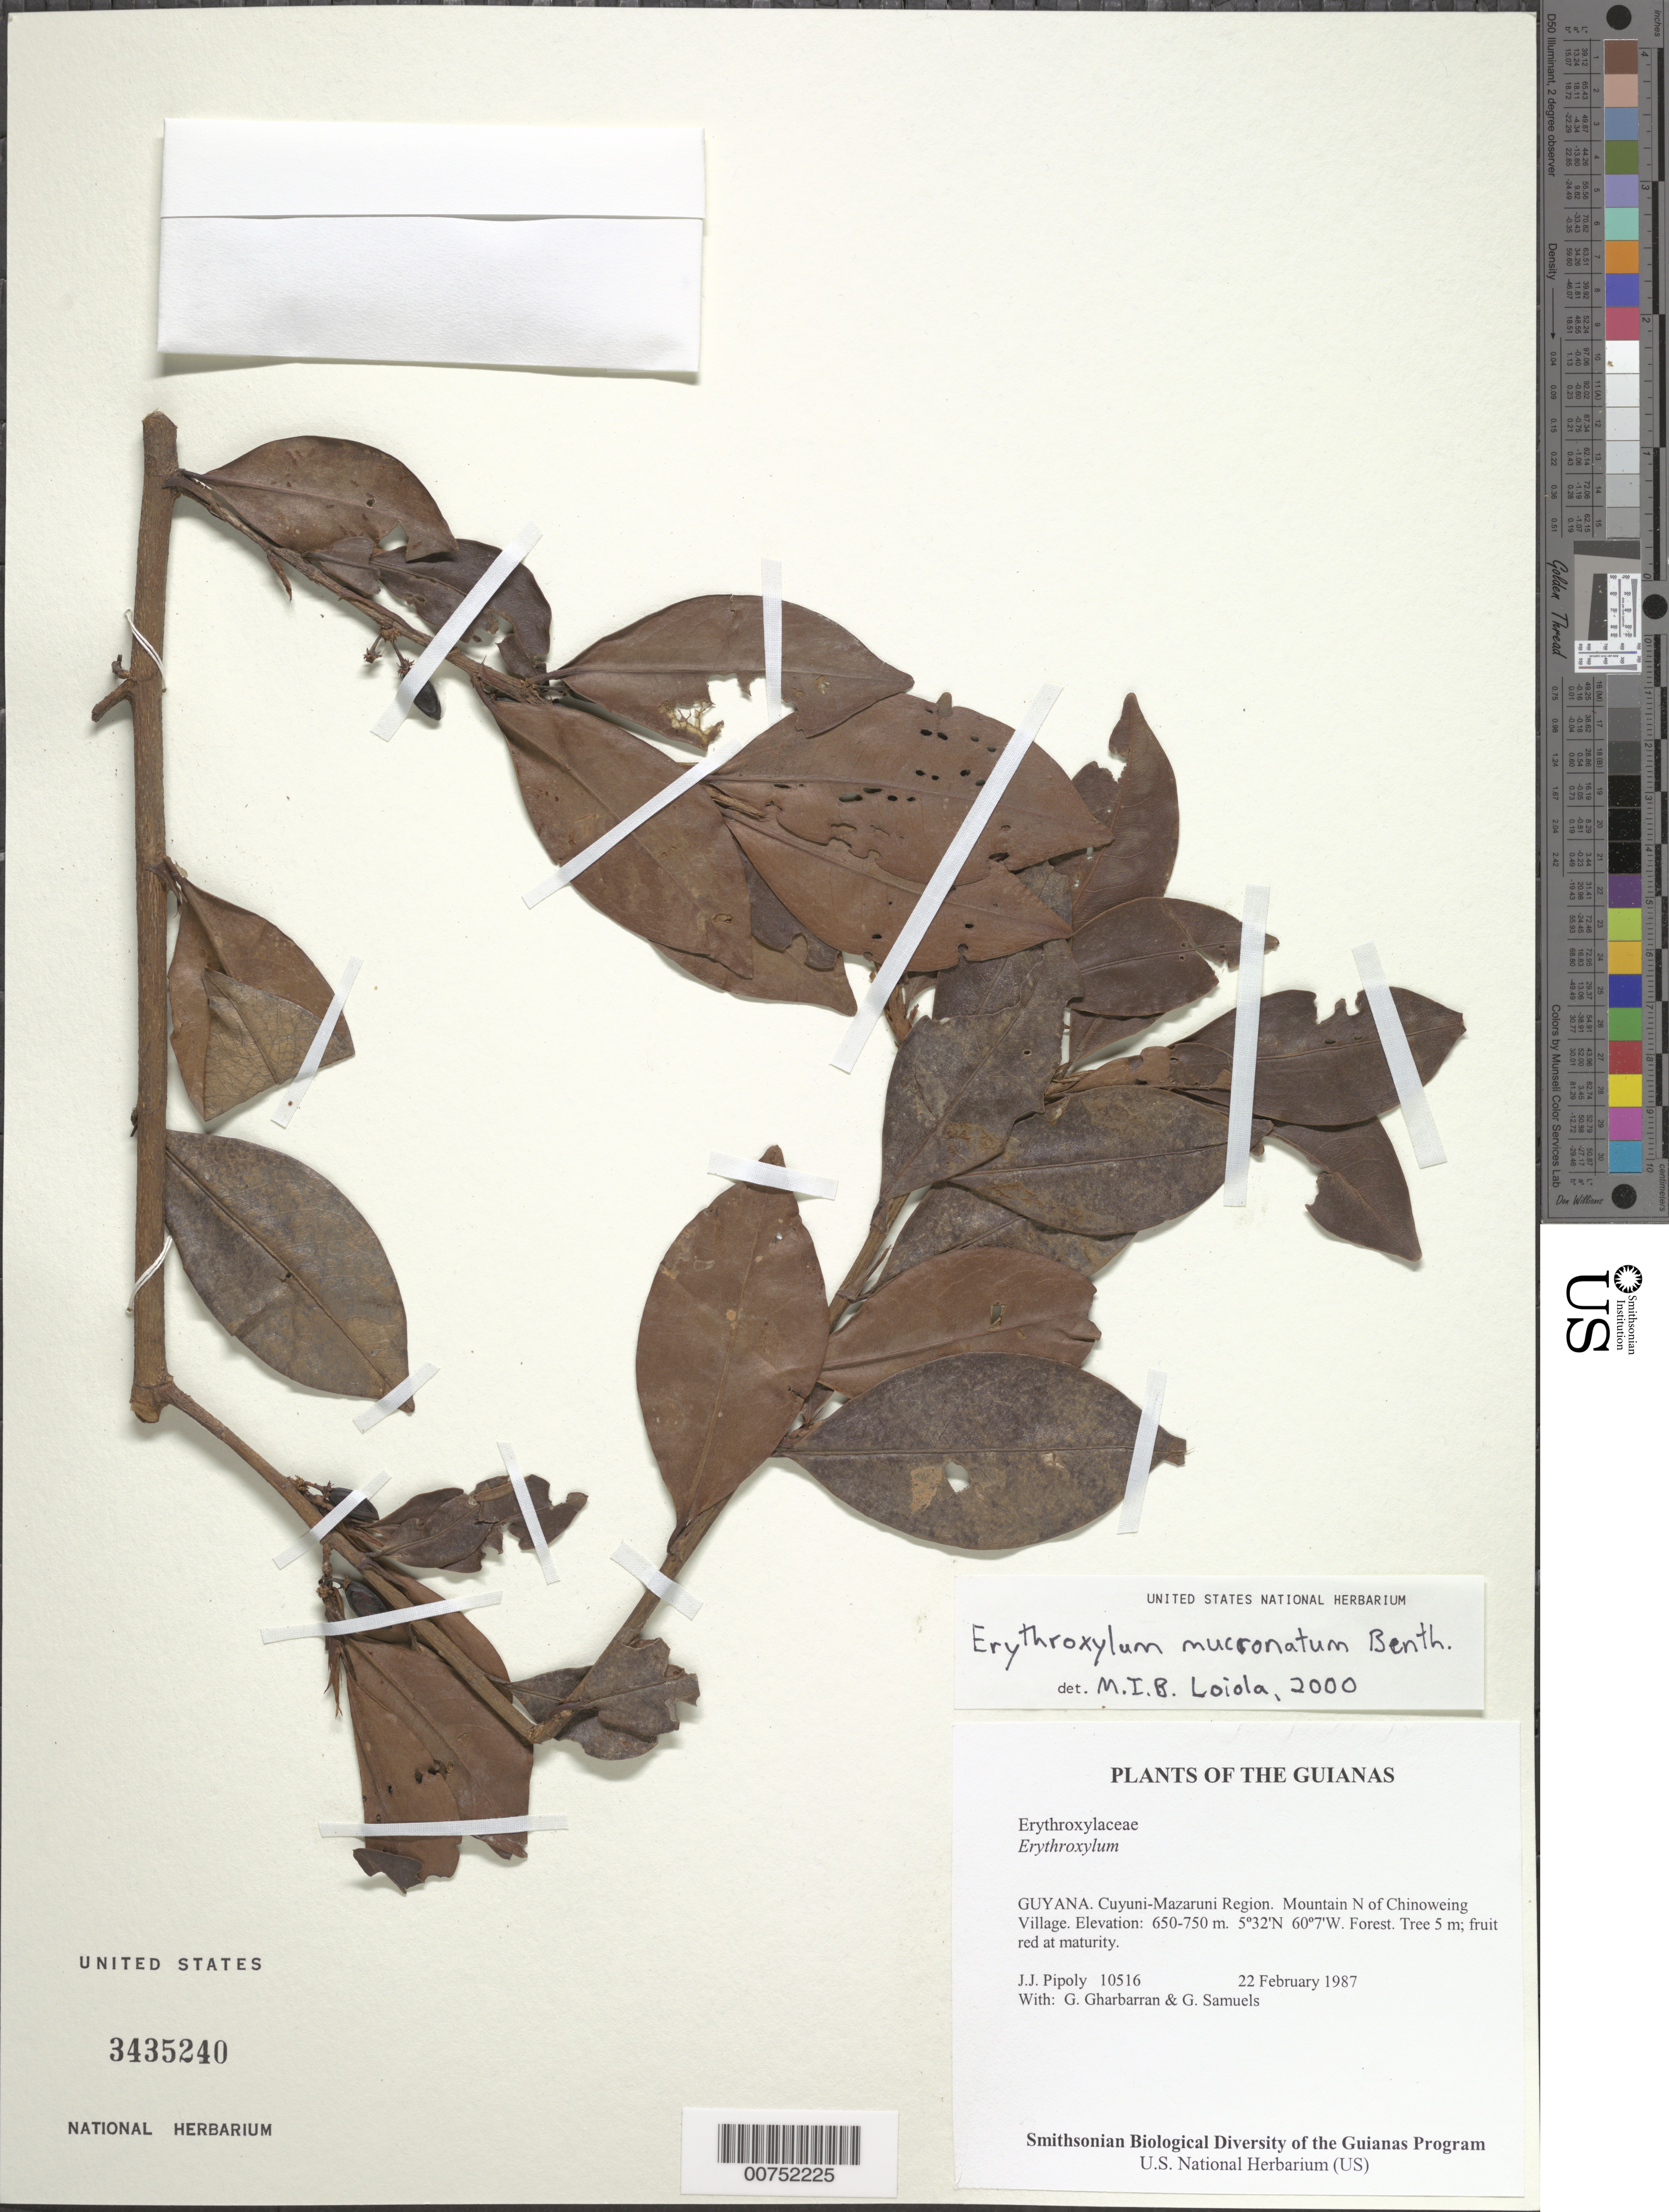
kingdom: Plantae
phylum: Tracheophyta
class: Magnoliopsida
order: Malpighiales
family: Erythroxylaceae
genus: Erythroxylum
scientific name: Erythroxylum mucronatum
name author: Benth.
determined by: Loiola, M. I. B.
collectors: J. J. Pipoly, G. Gharbarran & G. Samuels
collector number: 10516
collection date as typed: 22 February 1987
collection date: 1987-02-22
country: Guyana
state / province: Cuyuni-Mazaruni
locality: Mountain N of Chinoweing Village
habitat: Forest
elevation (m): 650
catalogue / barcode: US 3435240